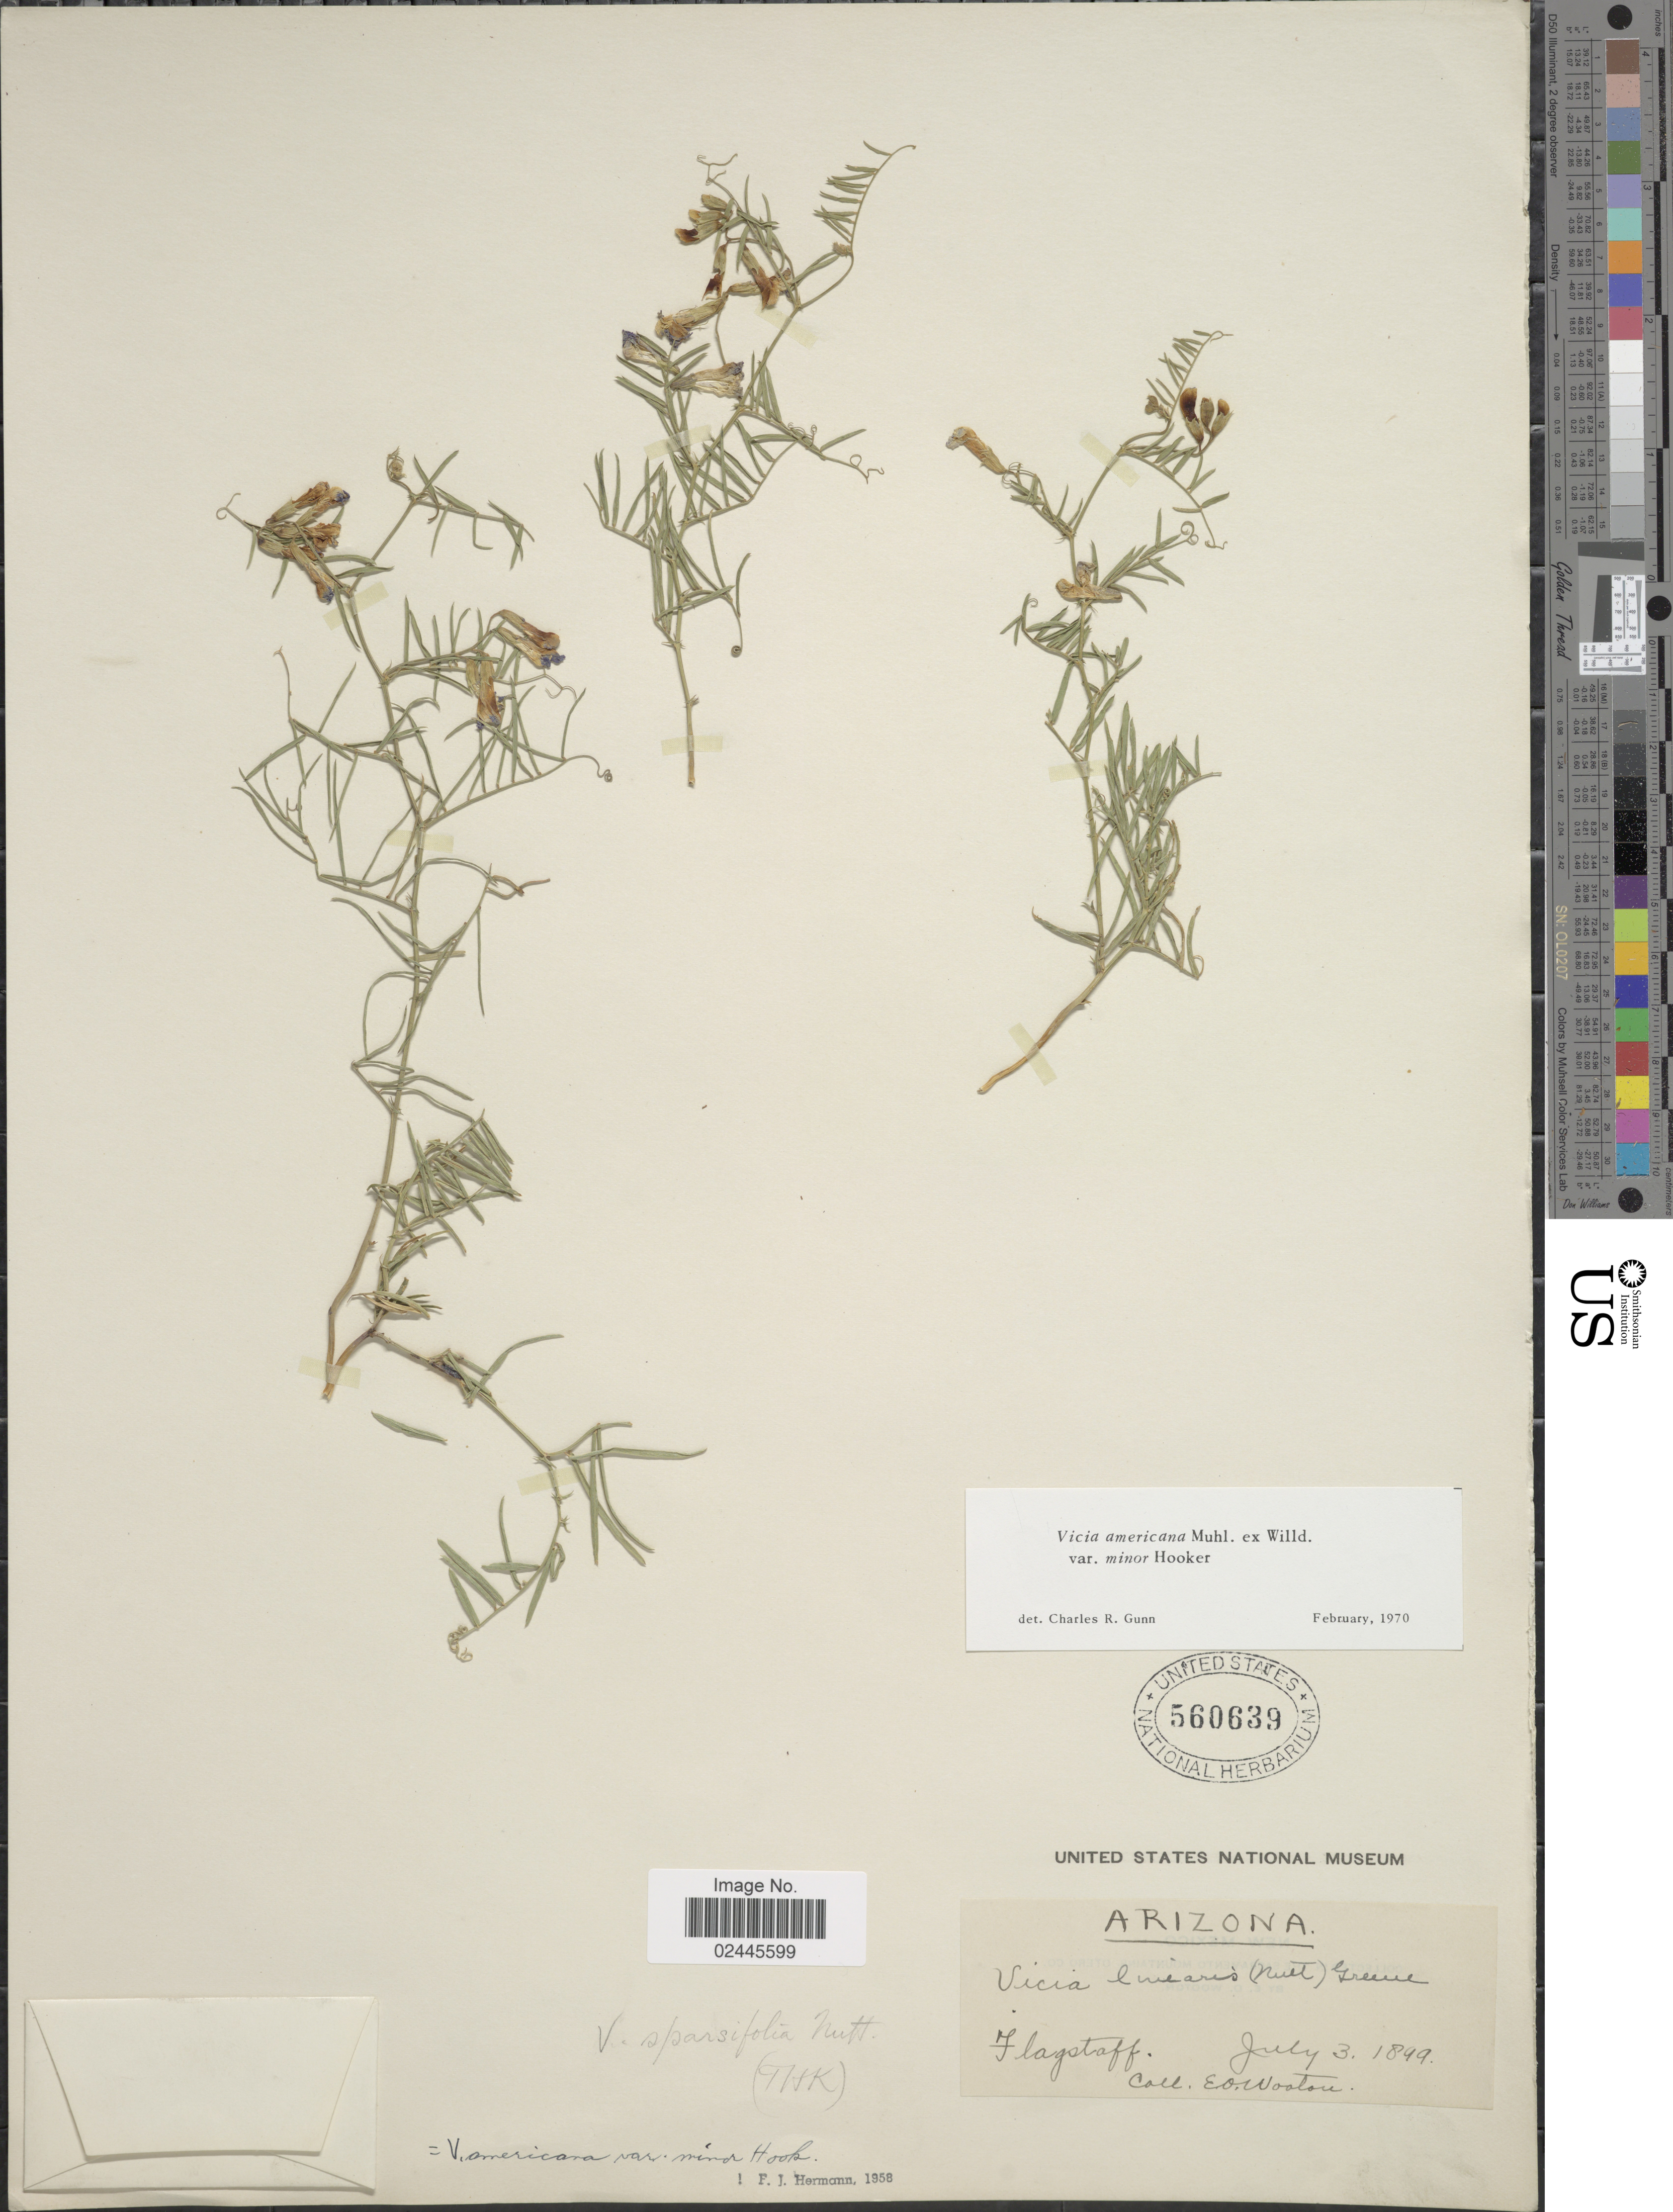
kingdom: Plantae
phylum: Tracheophyta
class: Magnoliopsida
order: Fabales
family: Fabaceae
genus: Vicia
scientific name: Vicia americana var. minor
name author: Hook.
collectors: E. O. Wooton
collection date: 1899-07-03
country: United States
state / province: Arizona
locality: Flagstaff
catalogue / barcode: US 560639